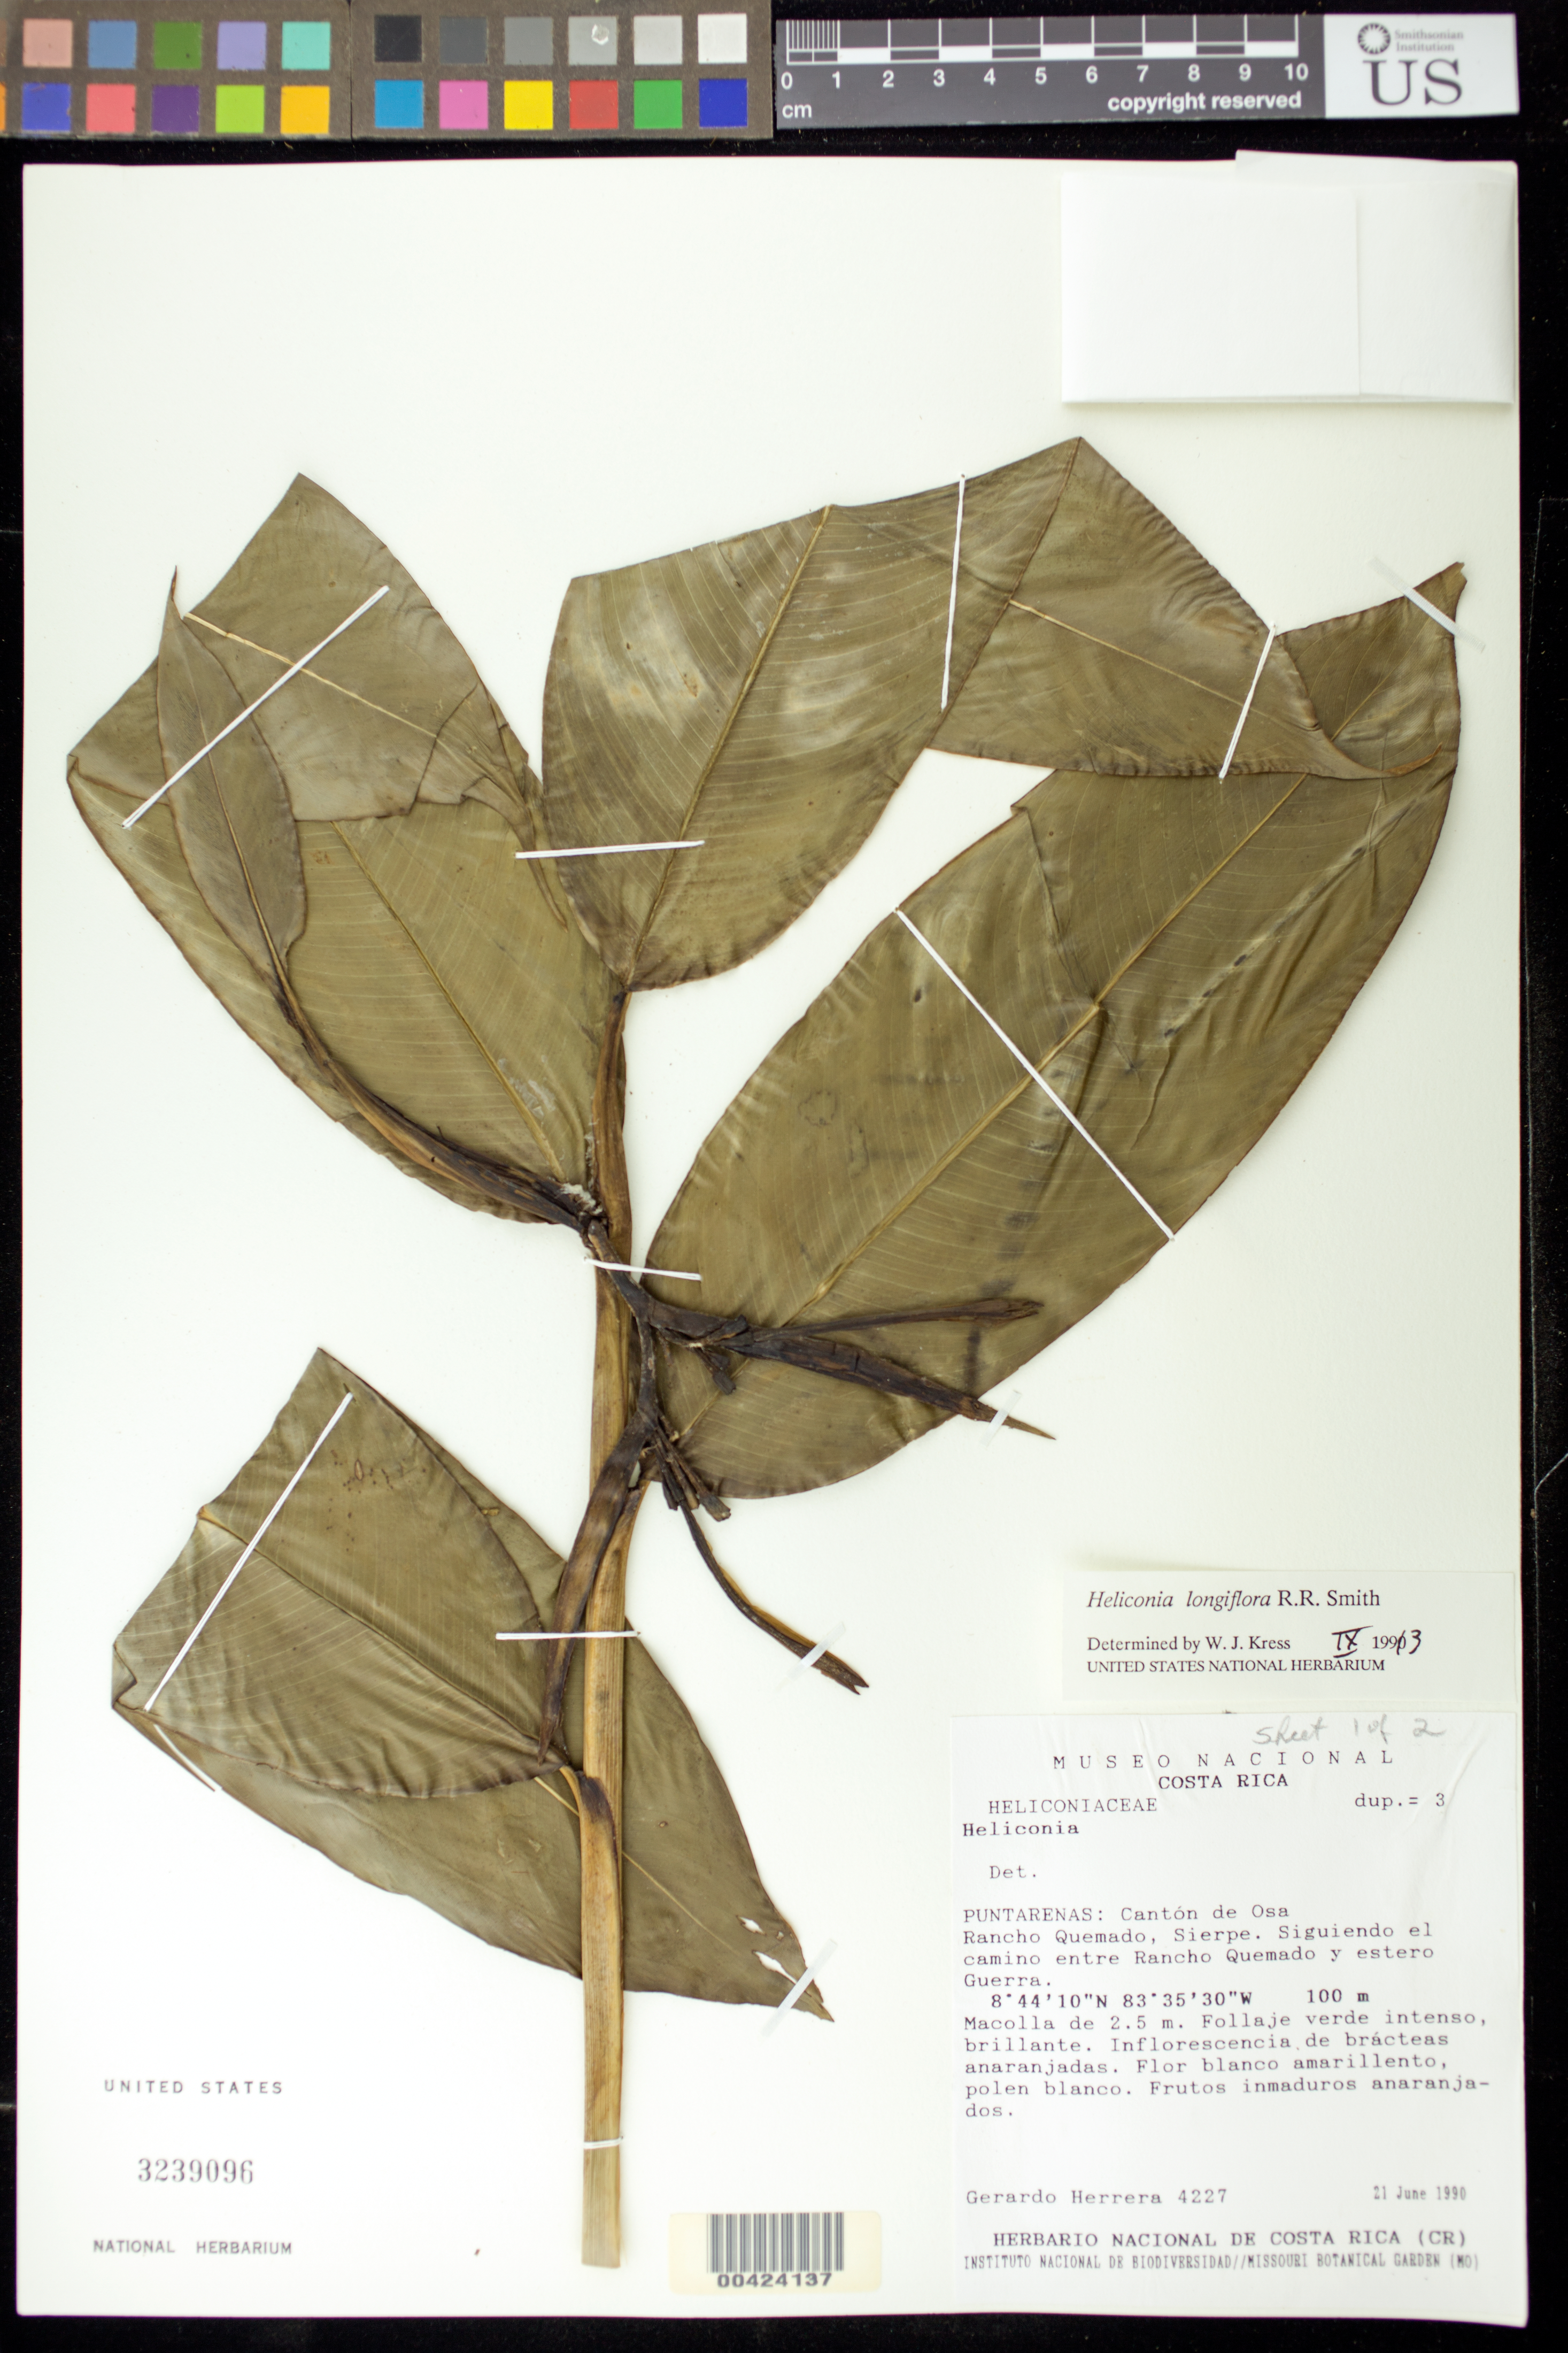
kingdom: Plantae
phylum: Tracheophyta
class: Liliopsida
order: Zingiberales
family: Heliconiaceae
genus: Heliconia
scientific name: Heliconia longiflora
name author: R.R. Sm.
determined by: Kress, W. J., (US), Smithsonian Institution - National Museum of Natural History (UNITED STATES)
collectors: G. Herrera Ch.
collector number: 4227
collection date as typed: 21 Jun 1990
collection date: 1990-06-21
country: Costa Rica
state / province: Puntarenas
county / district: Osa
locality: Canton de osa; rancho quemado, sierpe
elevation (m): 100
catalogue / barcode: US 3239096